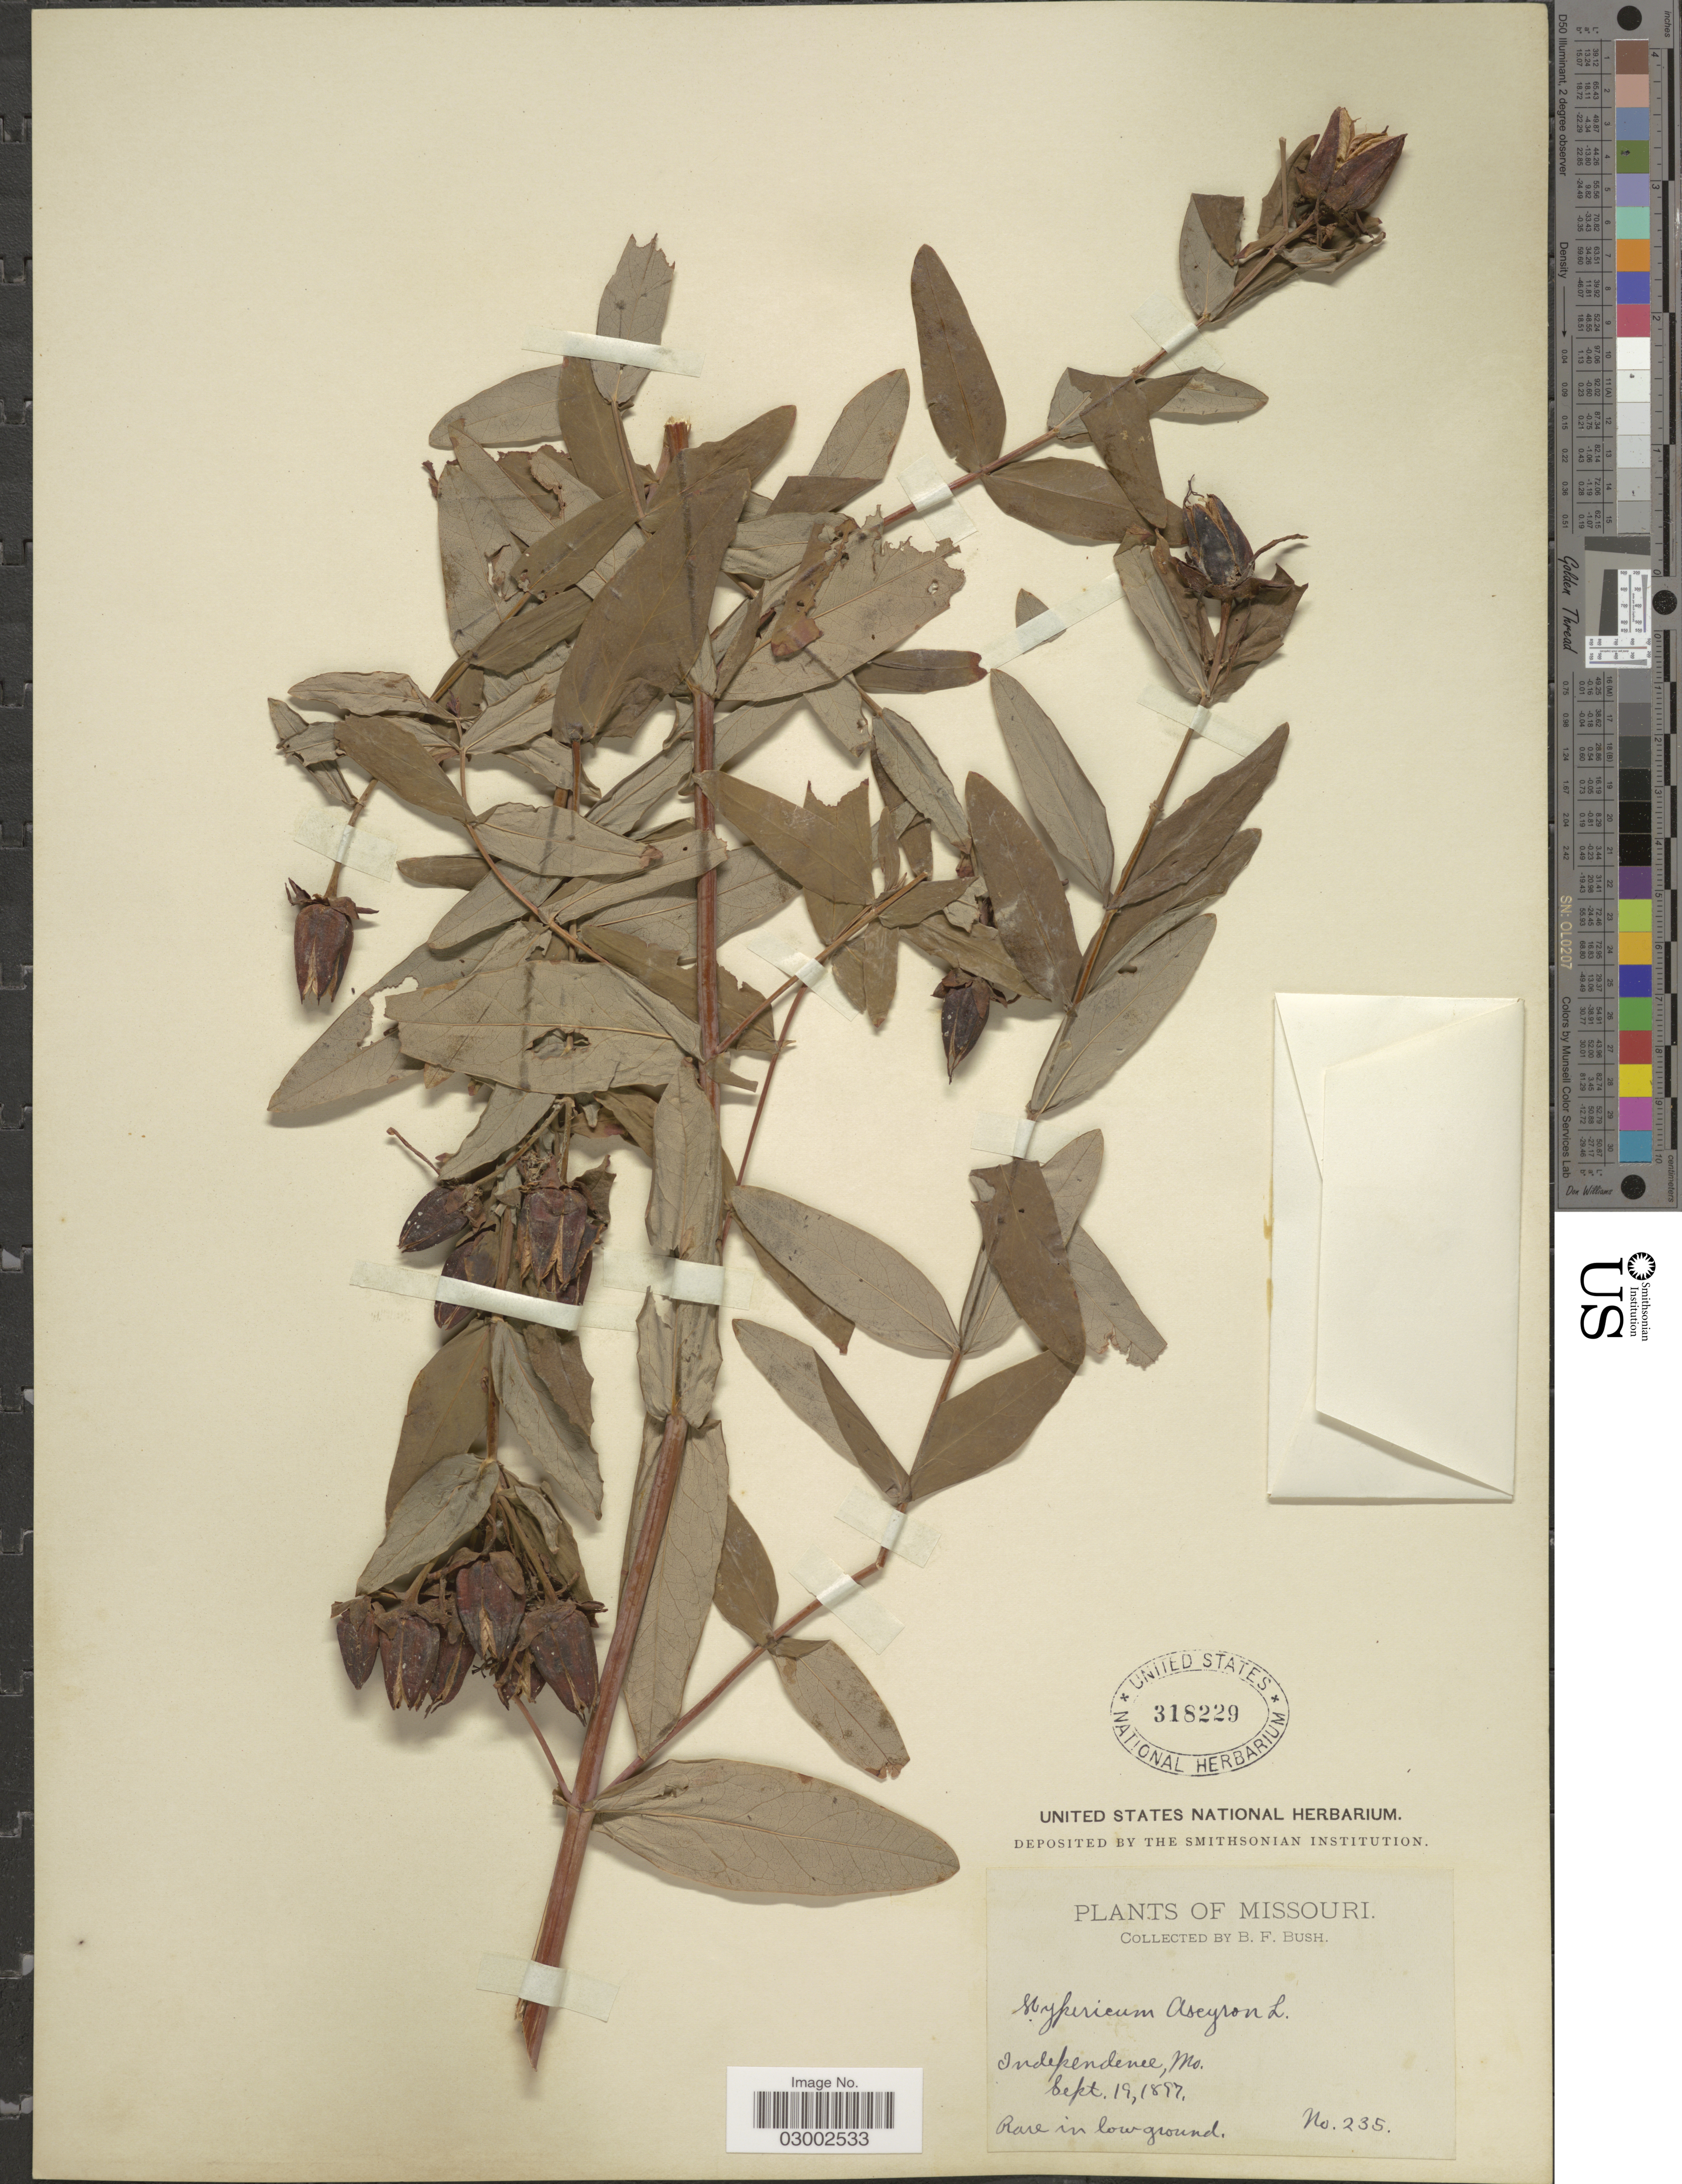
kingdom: Plantae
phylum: Tracheophyta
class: Magnoliopsida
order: Malpighiales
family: Hypericaceae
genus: Hypericum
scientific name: Hypericum ascyron subsp. pyramidatum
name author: (Aiton) N. Robson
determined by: Strong, Mark T., (BOT), Smithsonian Institution - National Museum of Natural History (UNITED STATES)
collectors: B. F. Bush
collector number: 235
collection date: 1897-09-19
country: United States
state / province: Missouri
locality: Independence.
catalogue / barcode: US 318229